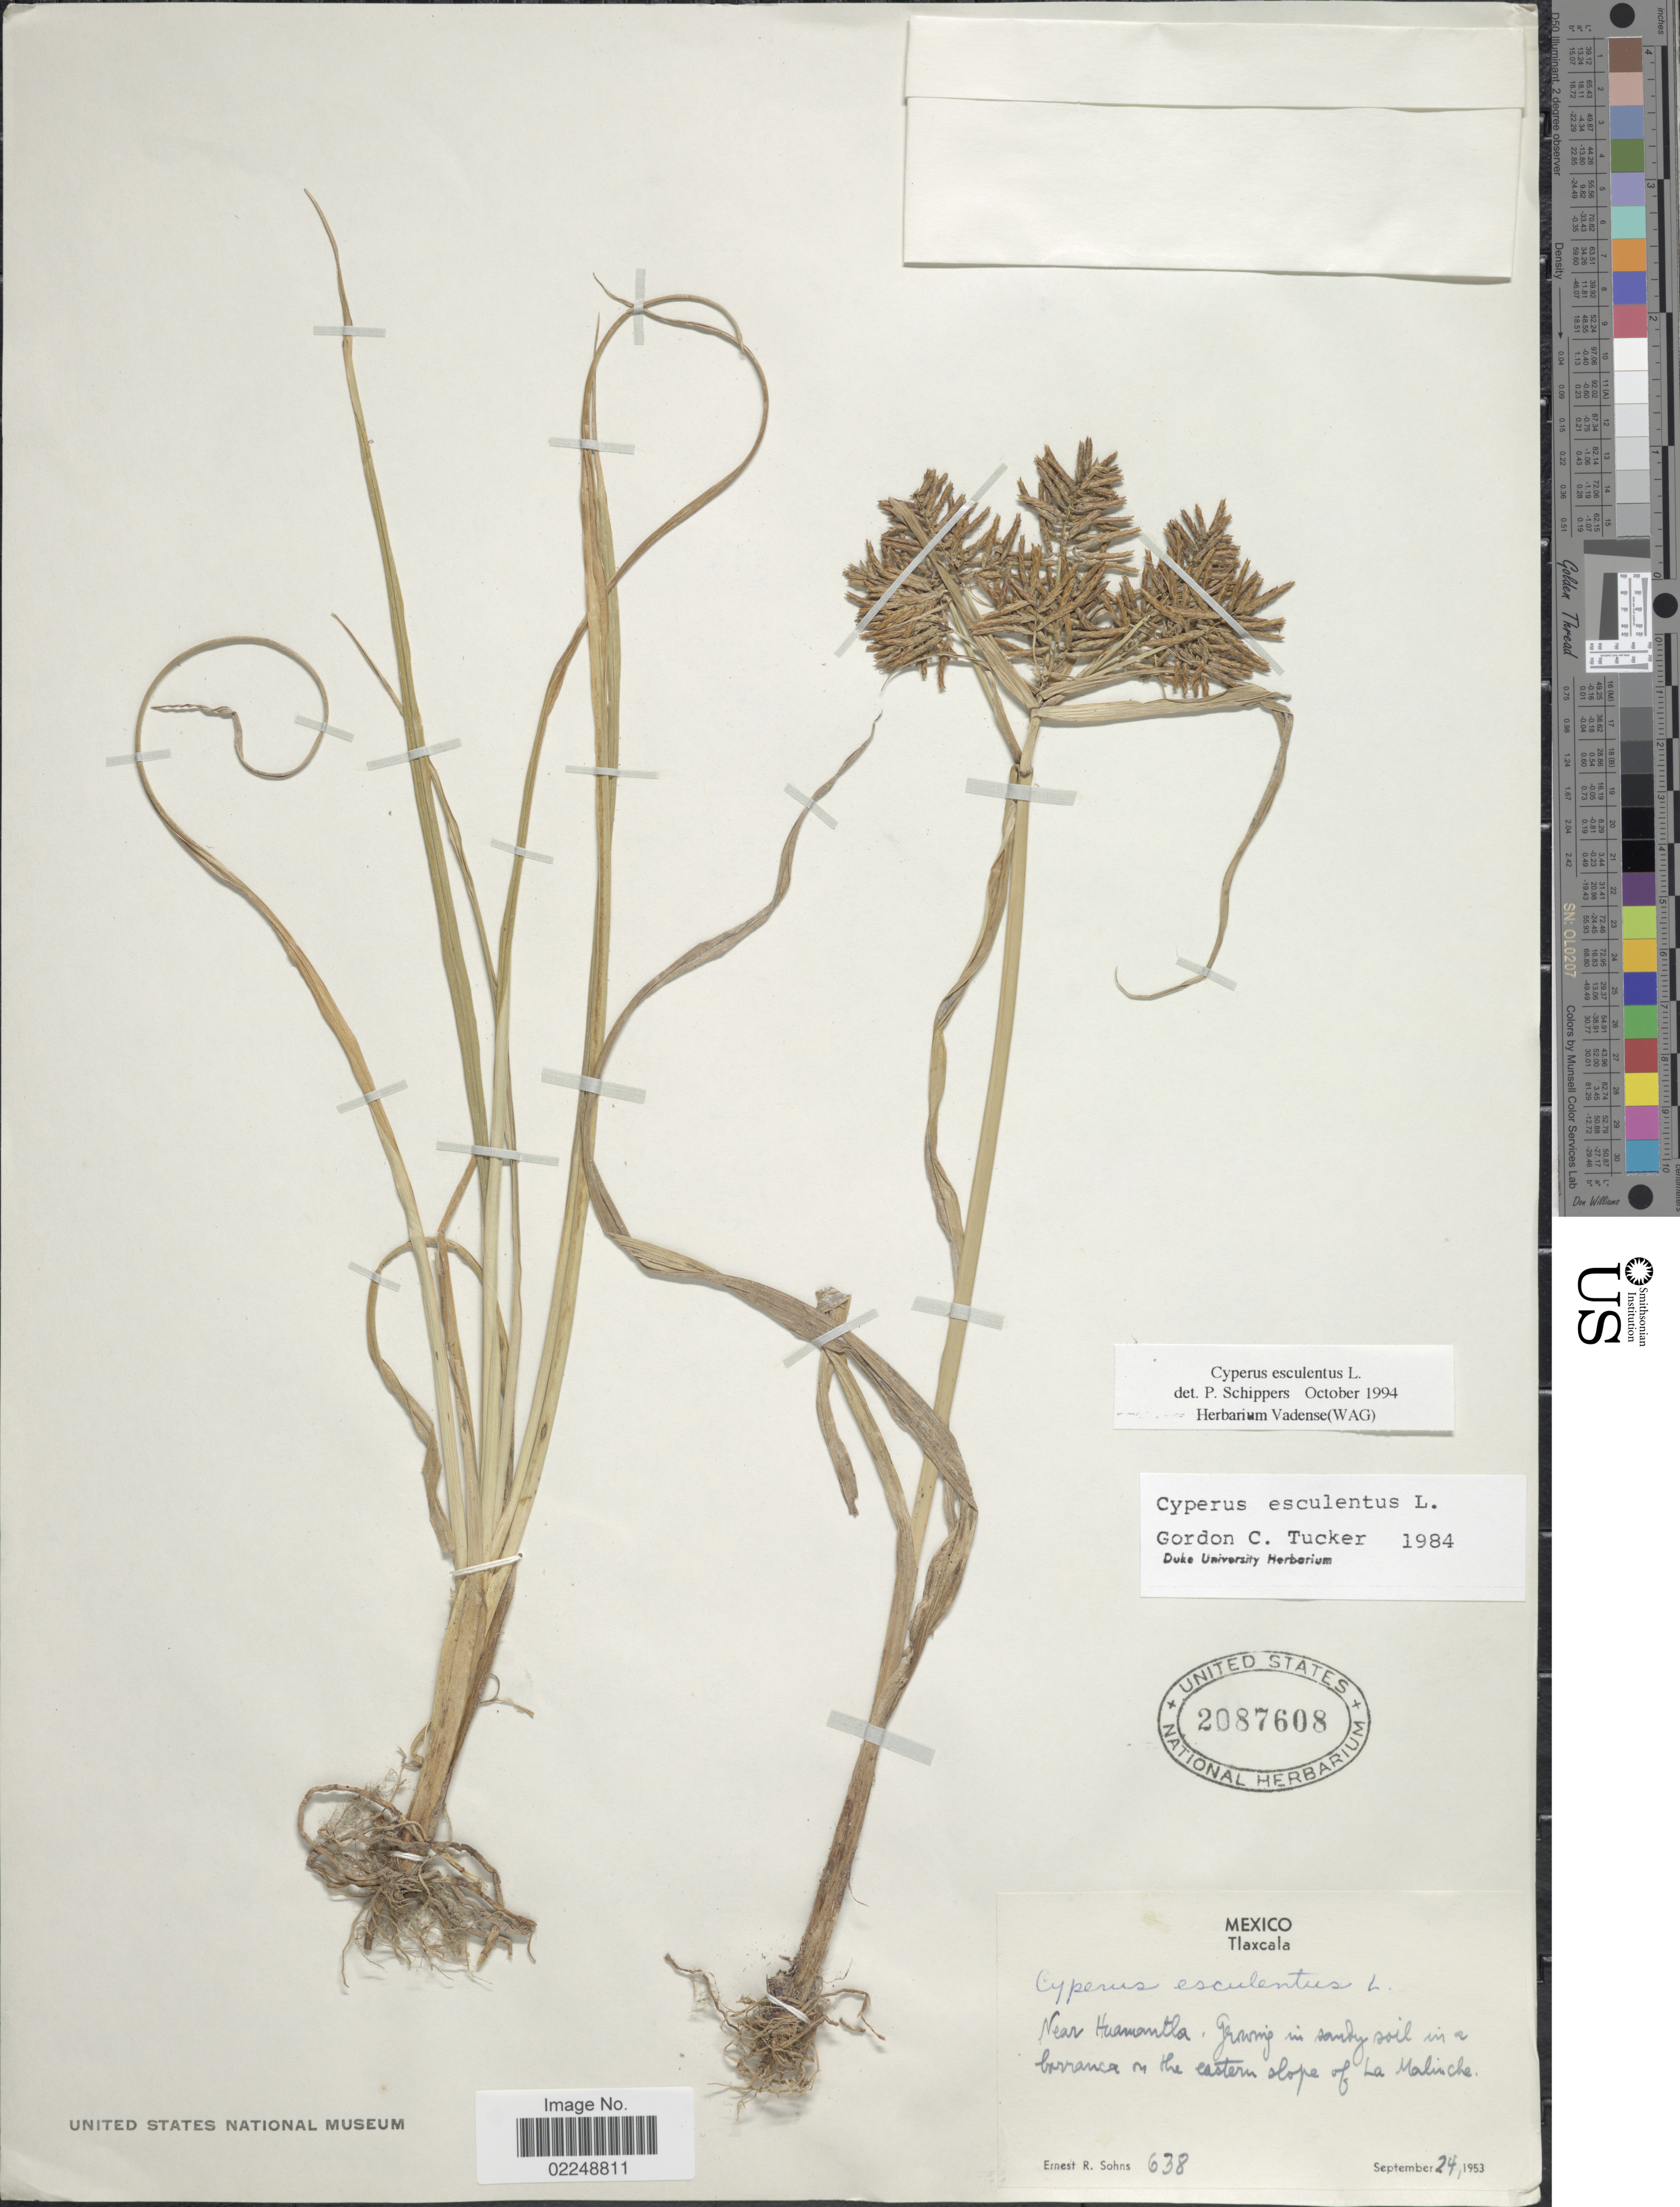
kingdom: Plantae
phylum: Tracheophyta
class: Liliopsida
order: Poales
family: Cyperaceae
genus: Cyperus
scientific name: Cyperus esculentus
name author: L.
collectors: E. R. Sohns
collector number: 638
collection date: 1953-09-24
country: Mexico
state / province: Tlaxcala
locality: Near Huamantla. Growing in sandy soil in a barranca on the eastern slope of La Malinche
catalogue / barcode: US 2087608